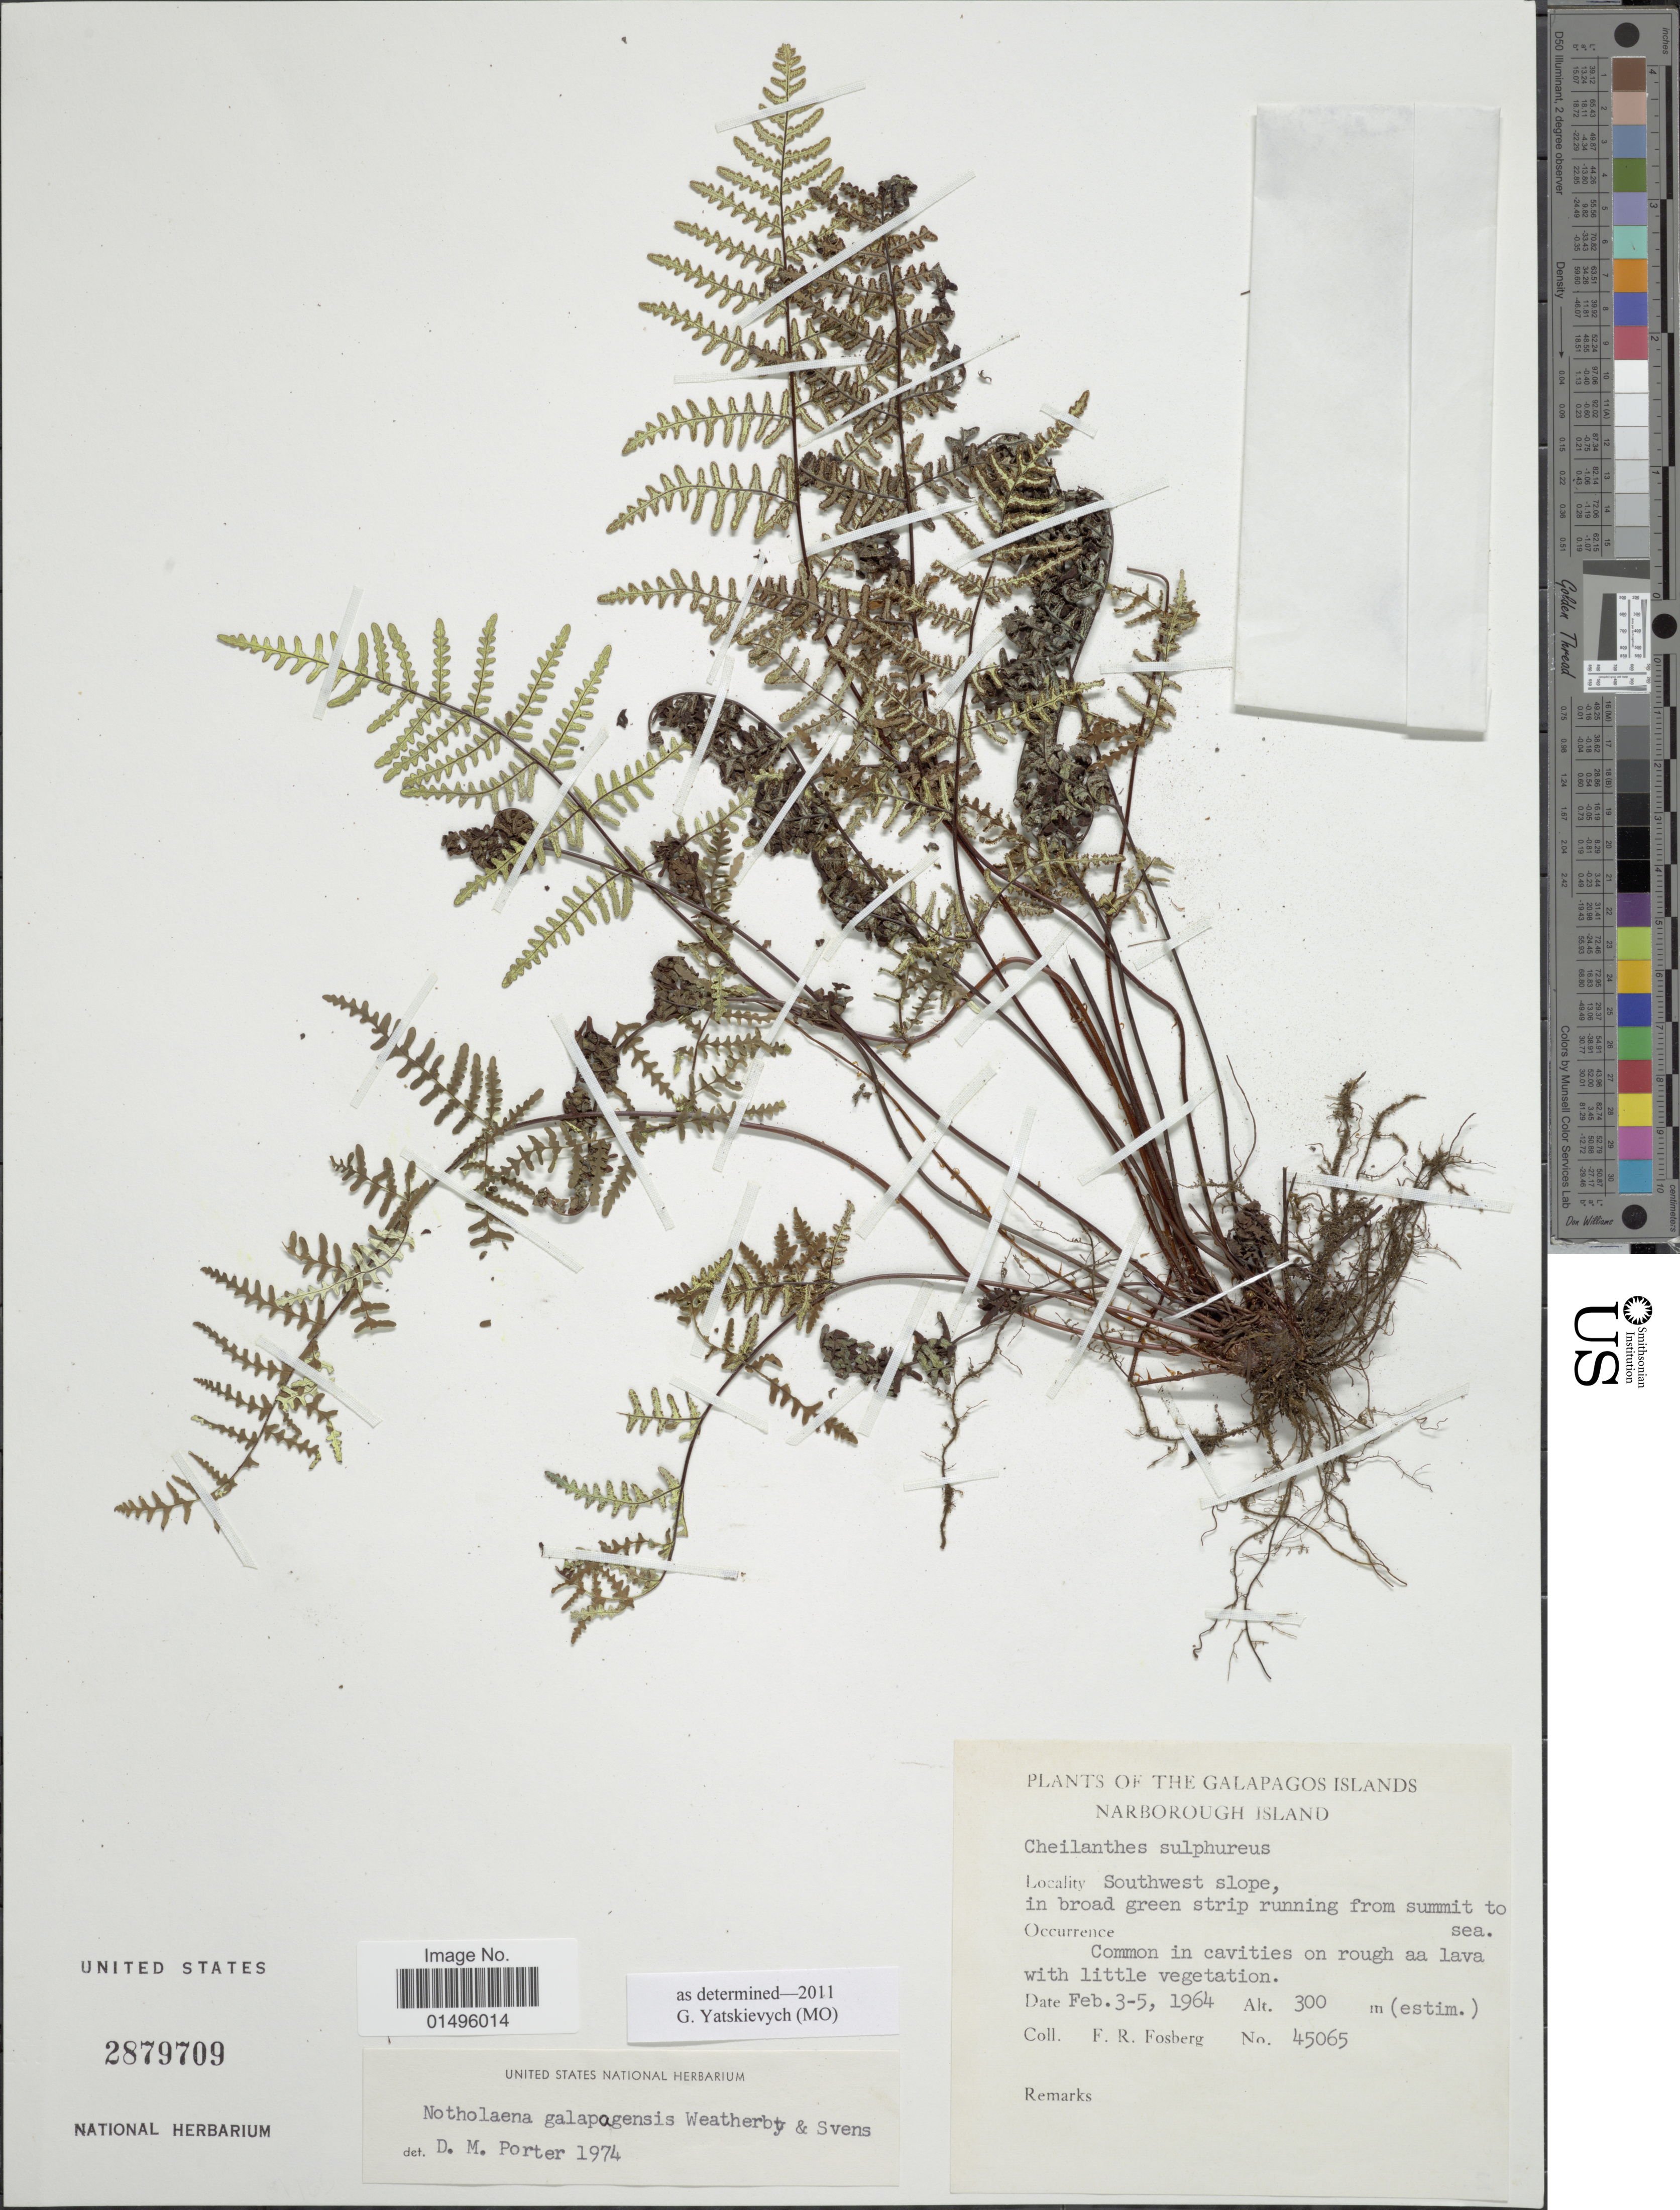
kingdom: Plantae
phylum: Tracheophyta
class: Polypodiopsida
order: Polypodiales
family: Pteridaceae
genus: Notholaena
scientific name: Notholaena galapagensis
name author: Svenson & Weath.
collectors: F. R. Fosberg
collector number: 45065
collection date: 1964-02-03/1964-02-05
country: Ecuador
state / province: Colón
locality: Galapagos Islandds, Narborough Island, Southwest Slope in broad green strip running from summit to sea.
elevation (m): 300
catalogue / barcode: US 2879709